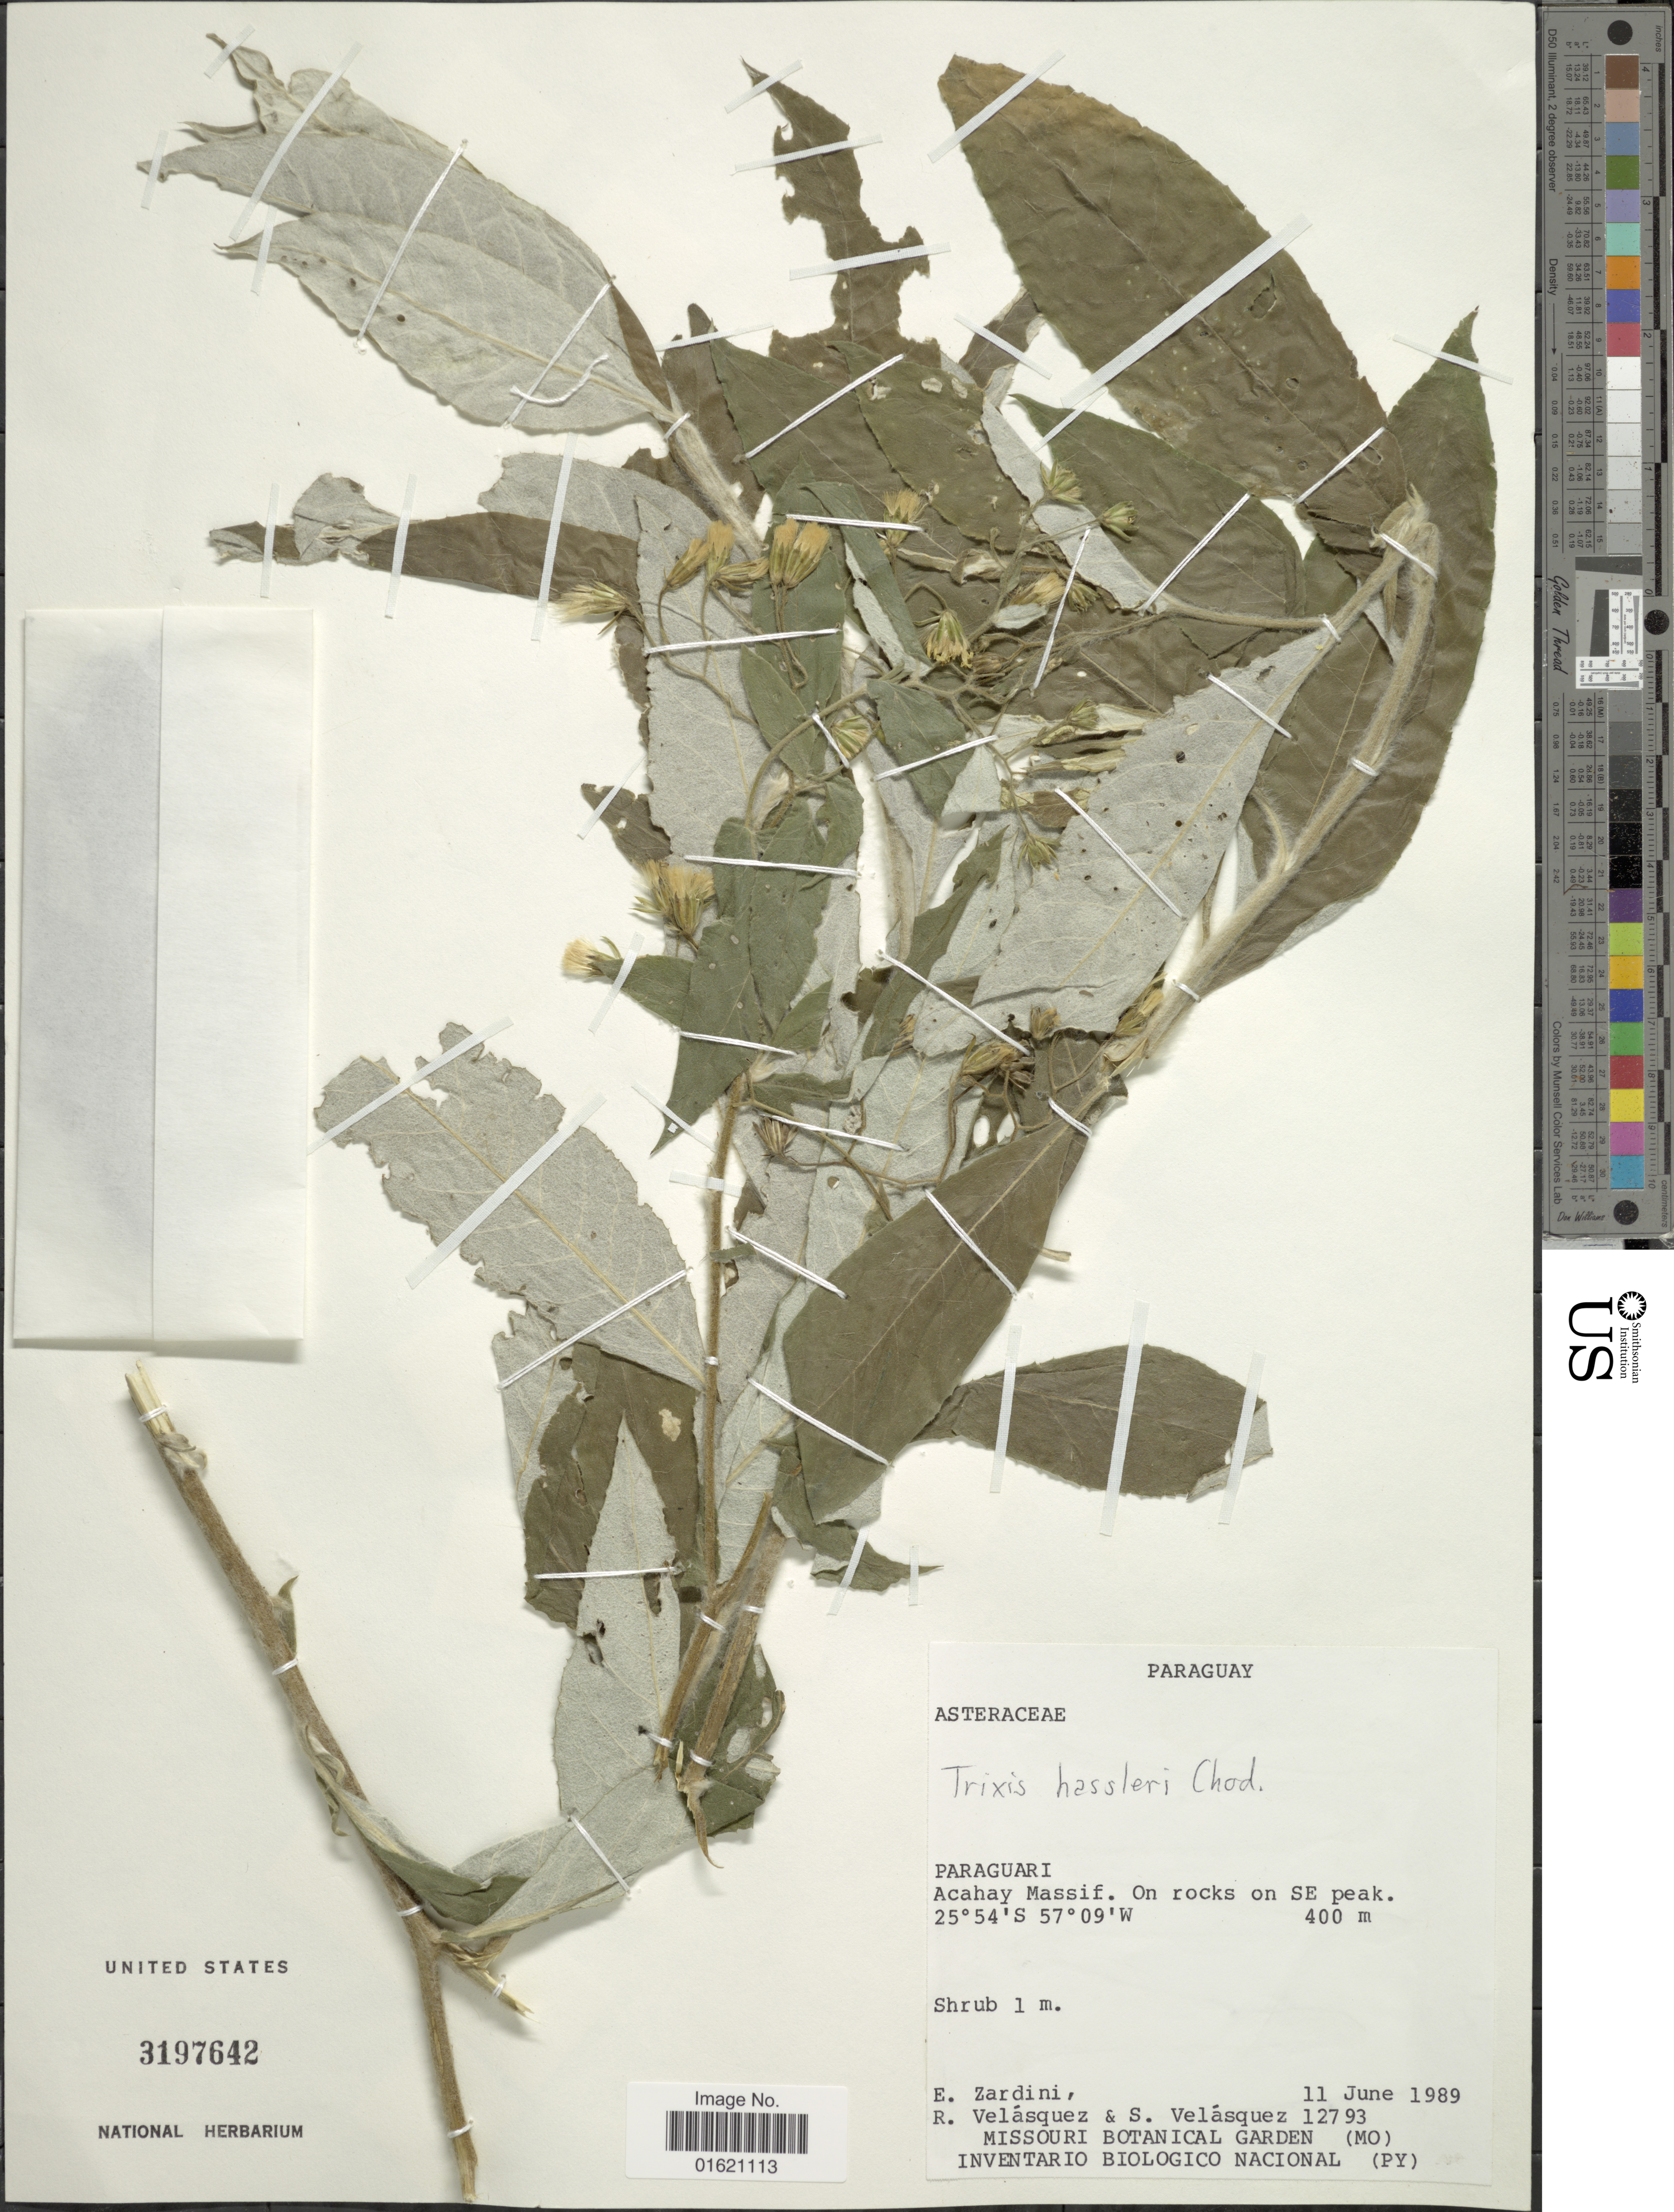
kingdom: Plantae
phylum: Tracheophyta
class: Magnoliopsida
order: Asterales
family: Asteraceae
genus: Trixis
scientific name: Trixis hassleri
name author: Chodat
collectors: E. M. Zardini, R. Velásquez & S. Velasquez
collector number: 12793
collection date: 1989-06-11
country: Paraguay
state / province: Paraguari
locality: Acahay Massif, on rocks on SE peak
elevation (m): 400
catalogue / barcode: US 3197642